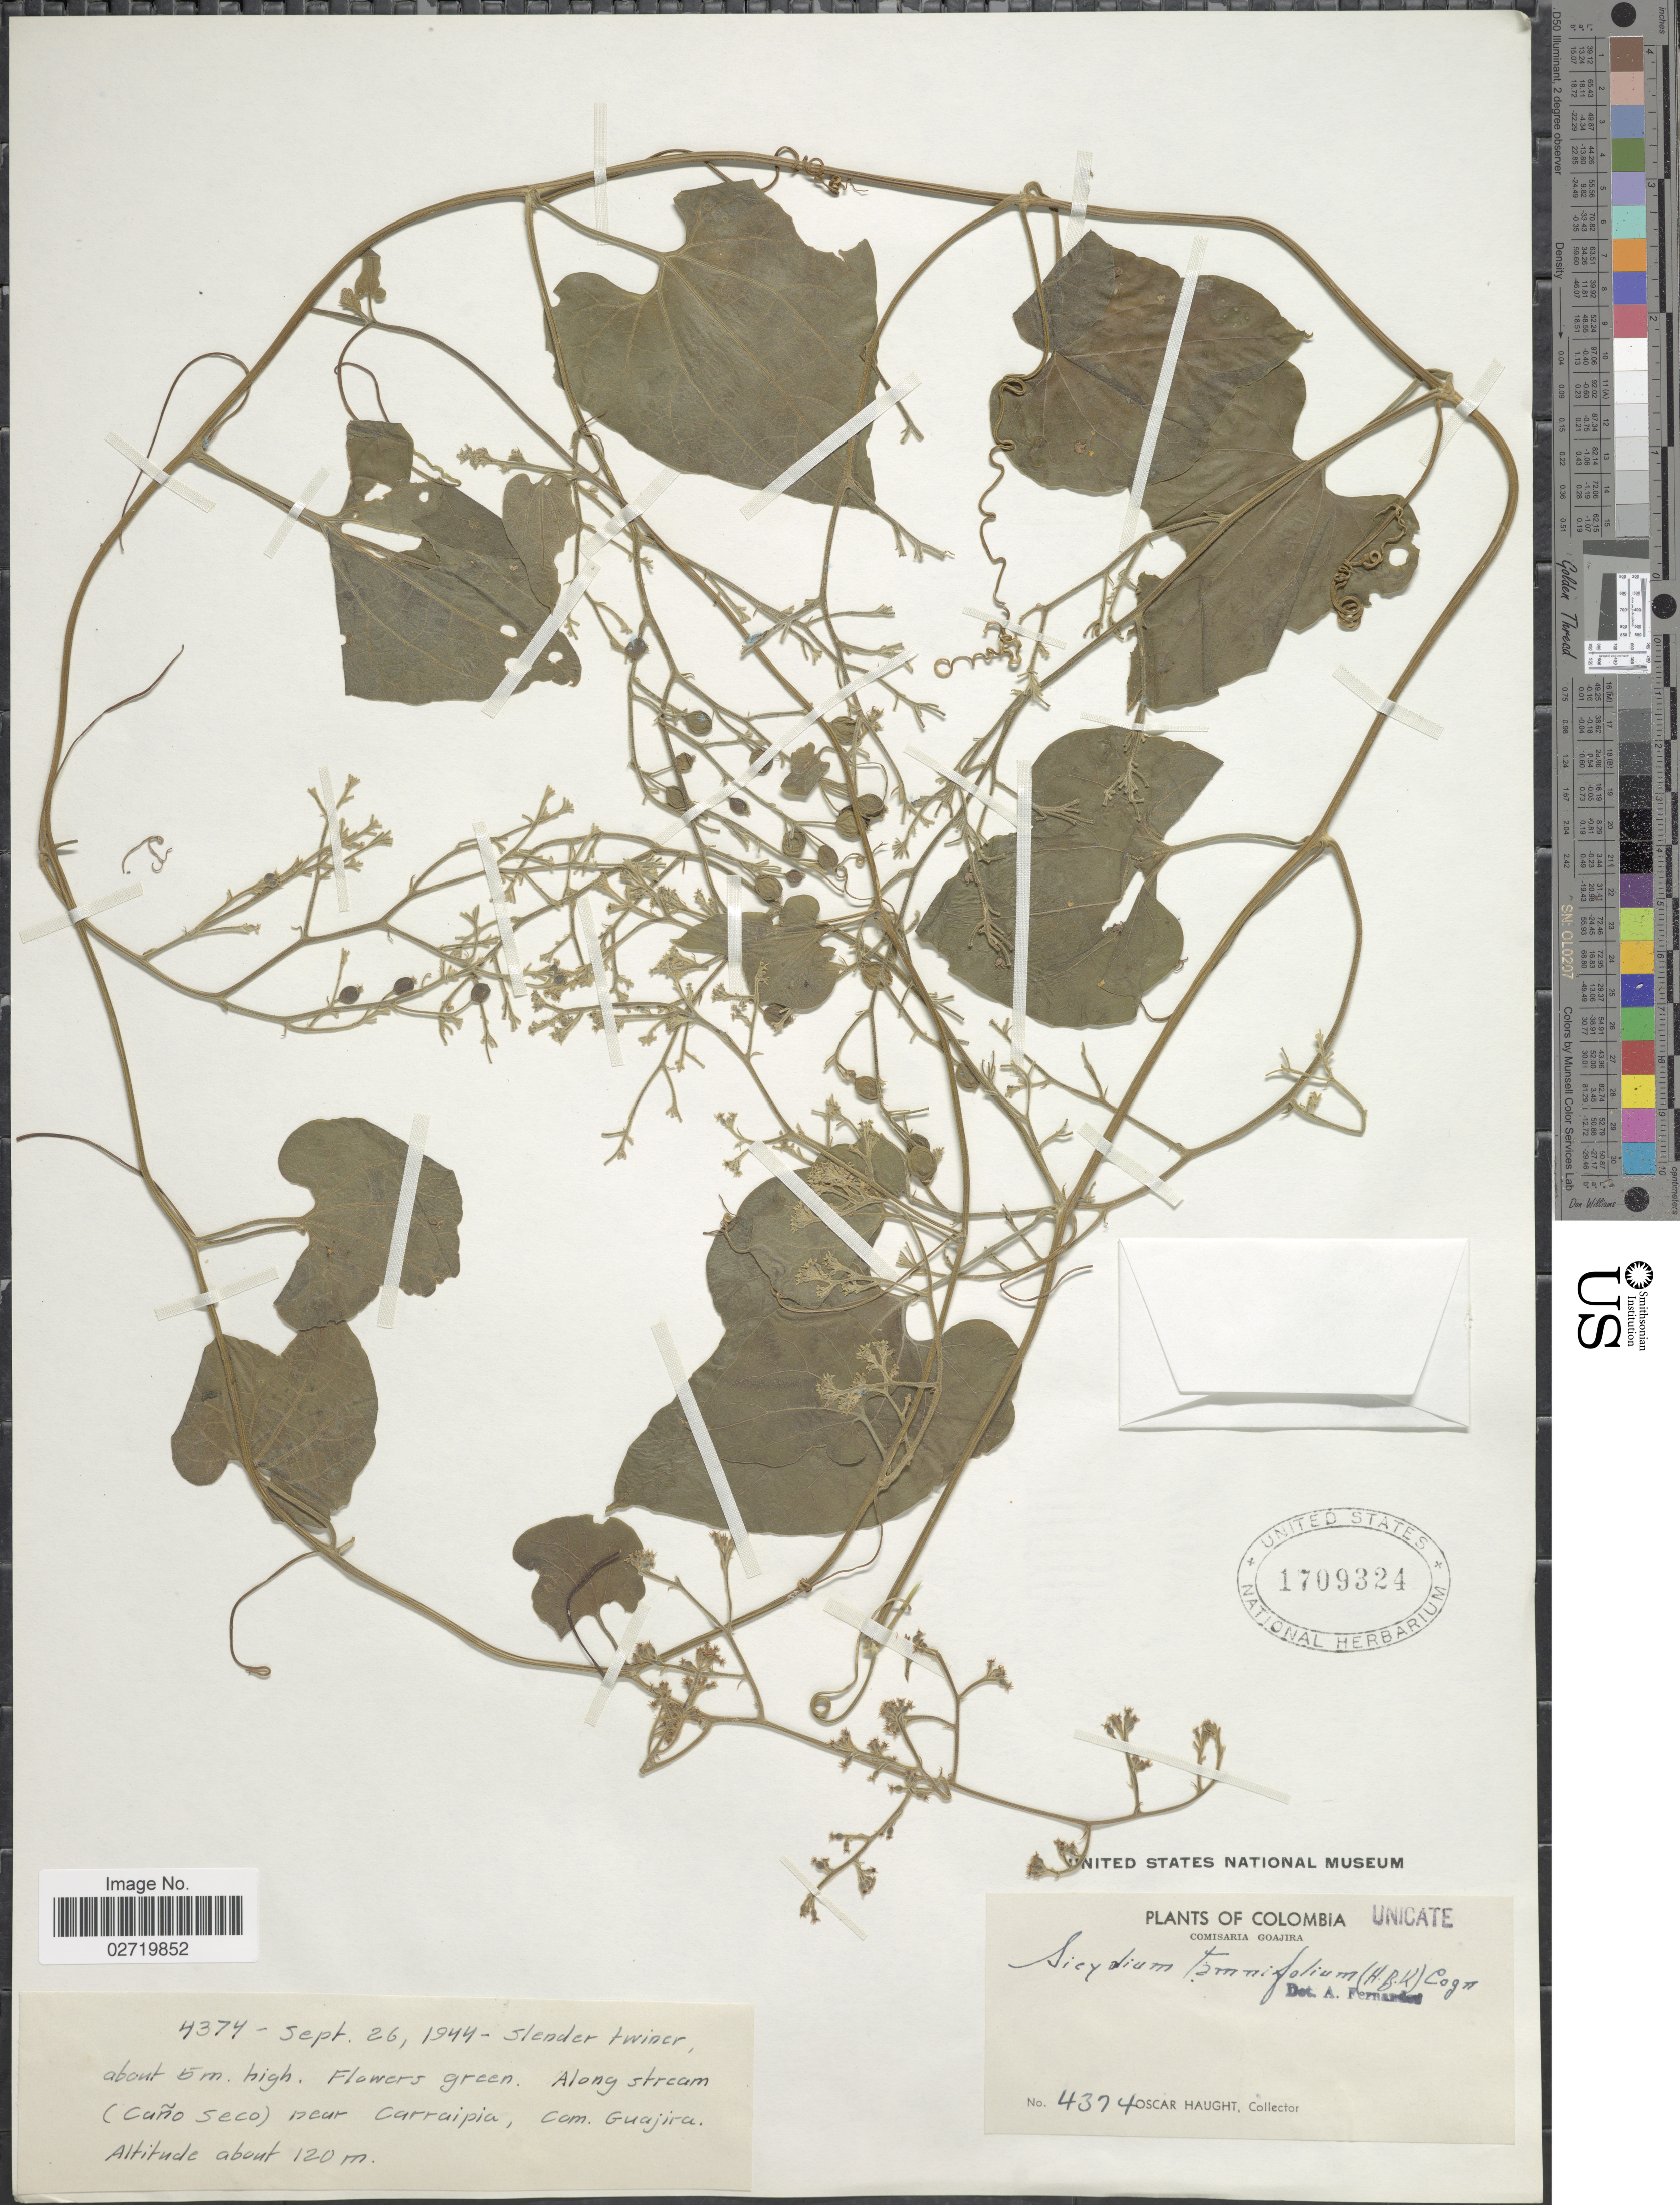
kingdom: Plantae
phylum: Tracheophyta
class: Magnoliopsida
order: Cucurbitales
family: Cucurbitaceae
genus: Sicydium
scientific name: Sicydium tamnifolium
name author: (Kunth) Cogn.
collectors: O. Haught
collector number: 4374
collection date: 1944-09-26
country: Colombia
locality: Along stream (Caño Seco) near Carraipia, Comisaria Goajira.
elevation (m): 120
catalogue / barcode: US 1709324